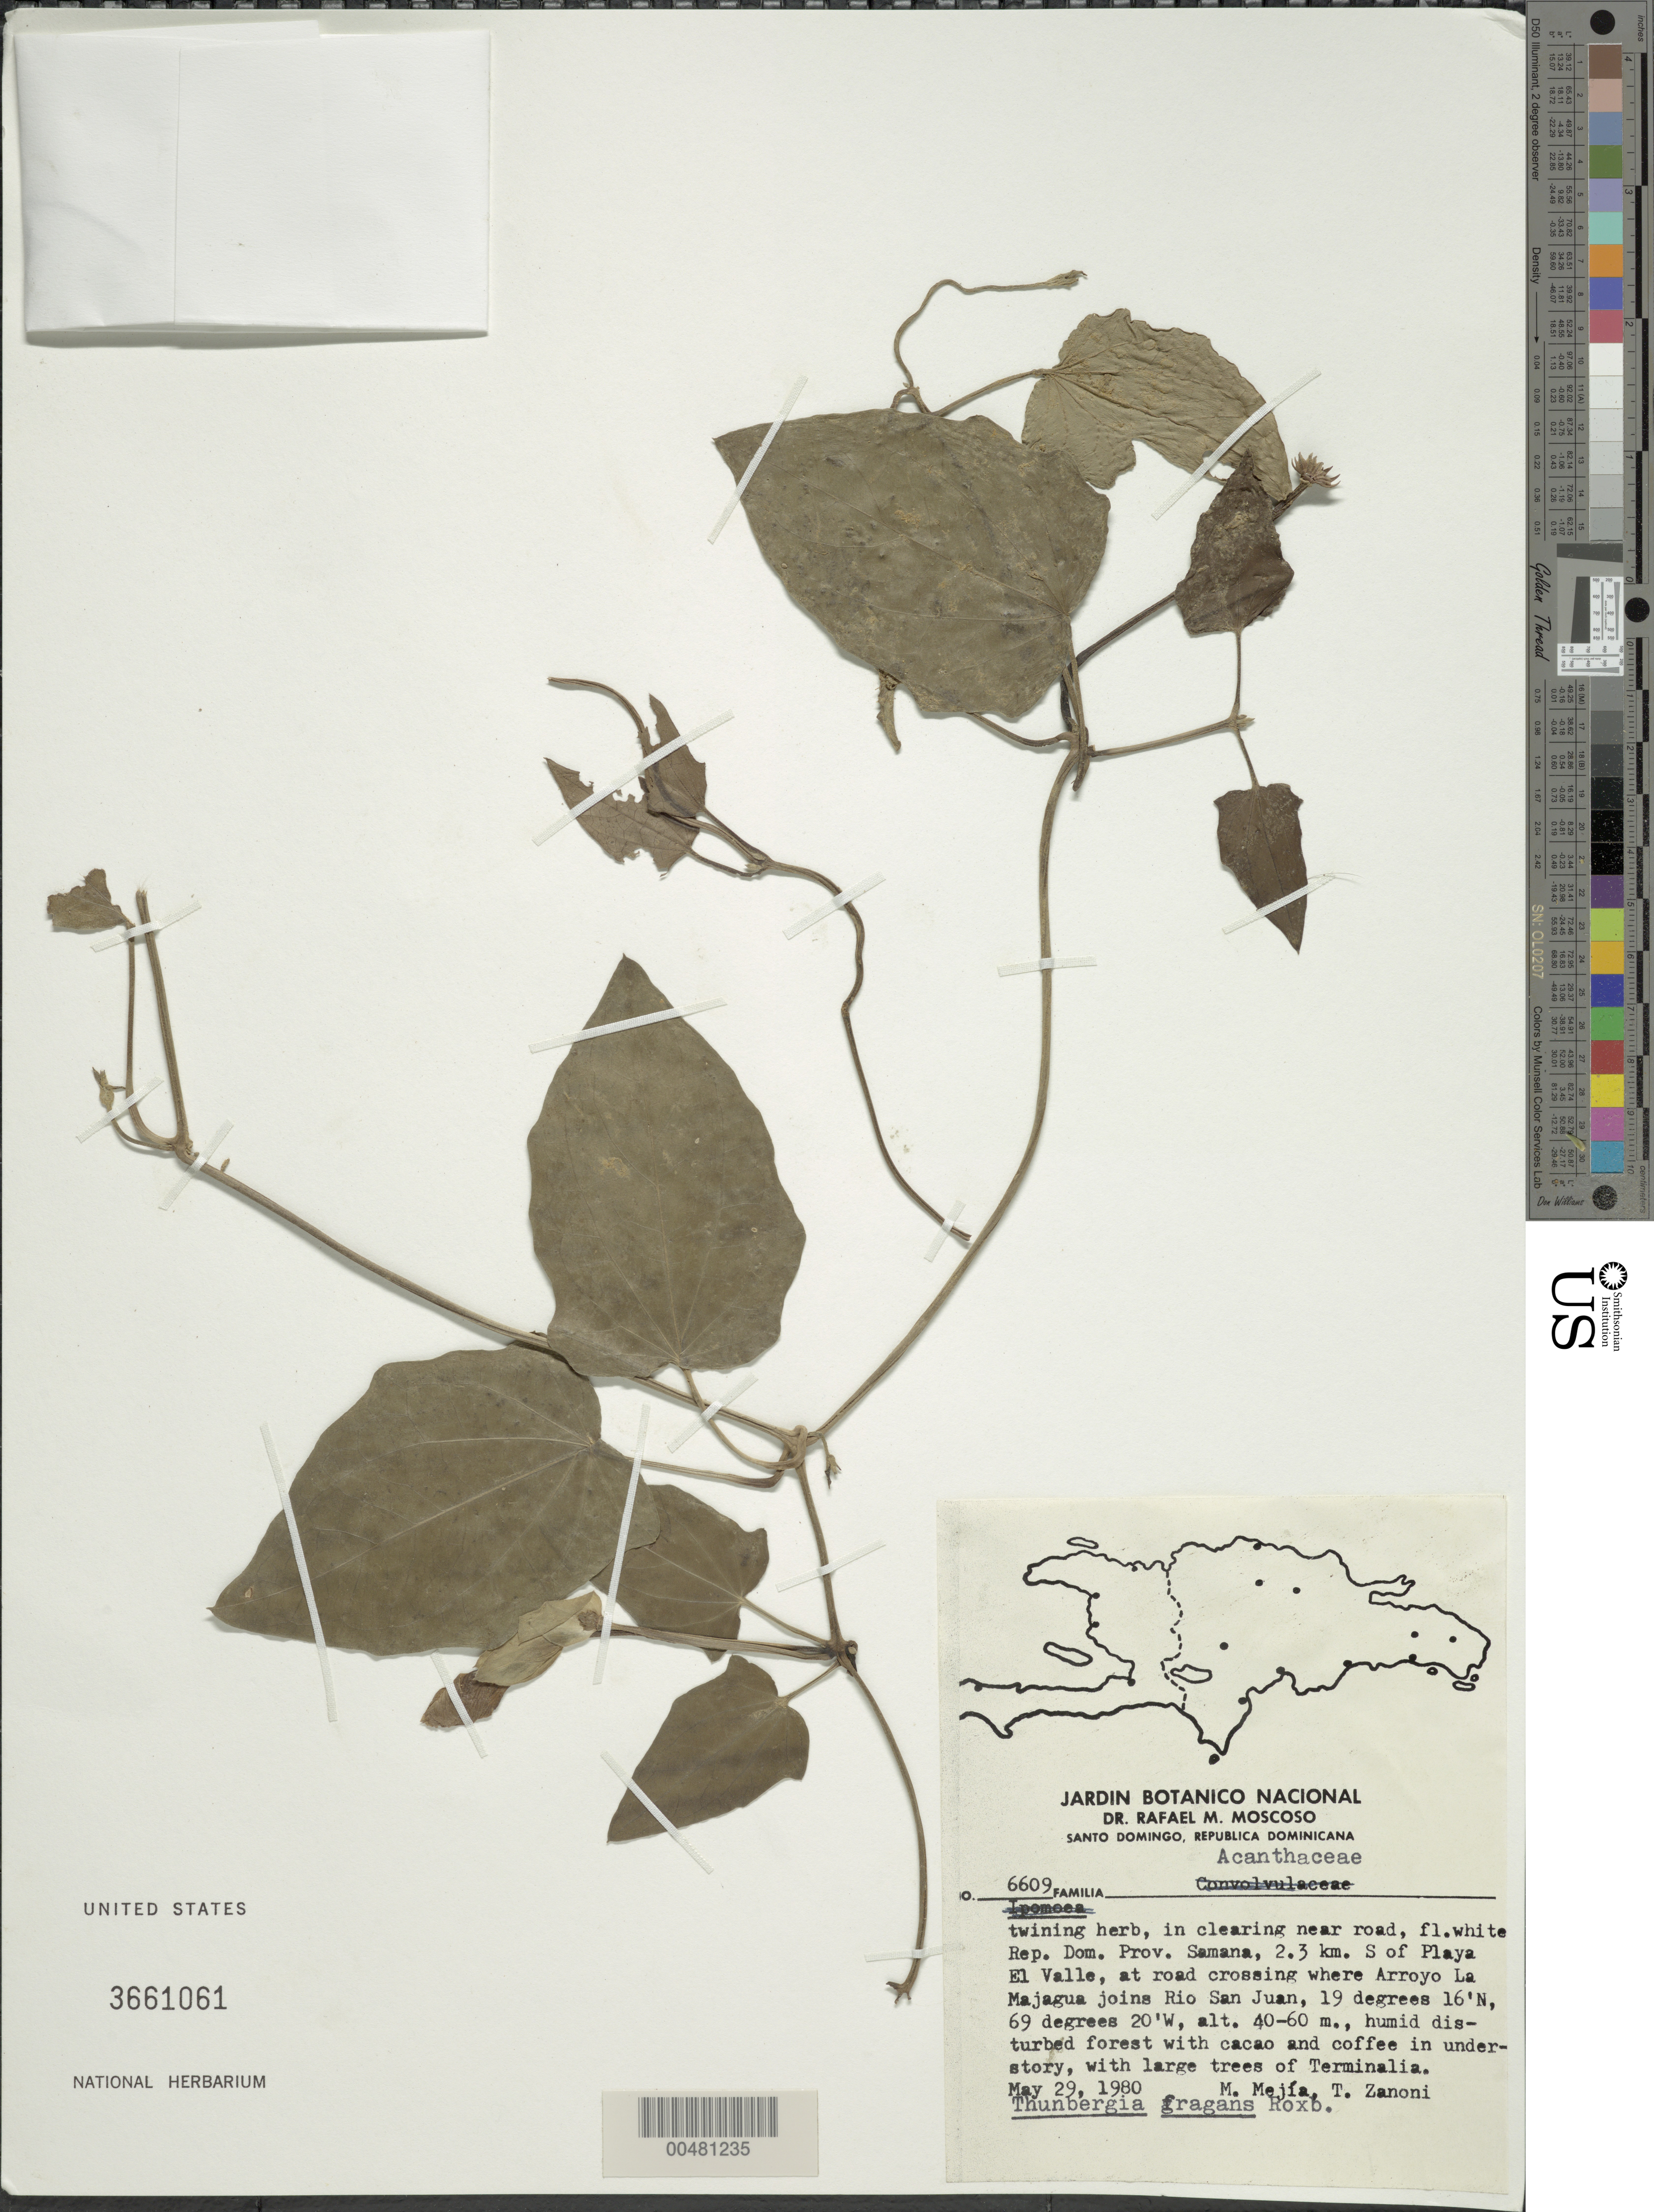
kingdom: Plantae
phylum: Tracheophyta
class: Magnoliopsida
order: Lamiales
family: Acanthaceae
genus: Thunbergia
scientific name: Thunbergia fragrans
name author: Roxb.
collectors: M. Mejia & T. A. Zanoni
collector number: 6609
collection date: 1980-05-29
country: Dominican Republic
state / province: Samaná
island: Hispaniola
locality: Playa El Valle, 2.3 km S, at road crossing where Arroyo La Majagua joins Rio San Juan.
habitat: Humid disturbed forest with cacao and coffee in understory, with large trees of Teminalia. In clearing near road.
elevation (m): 40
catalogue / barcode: US 3661061